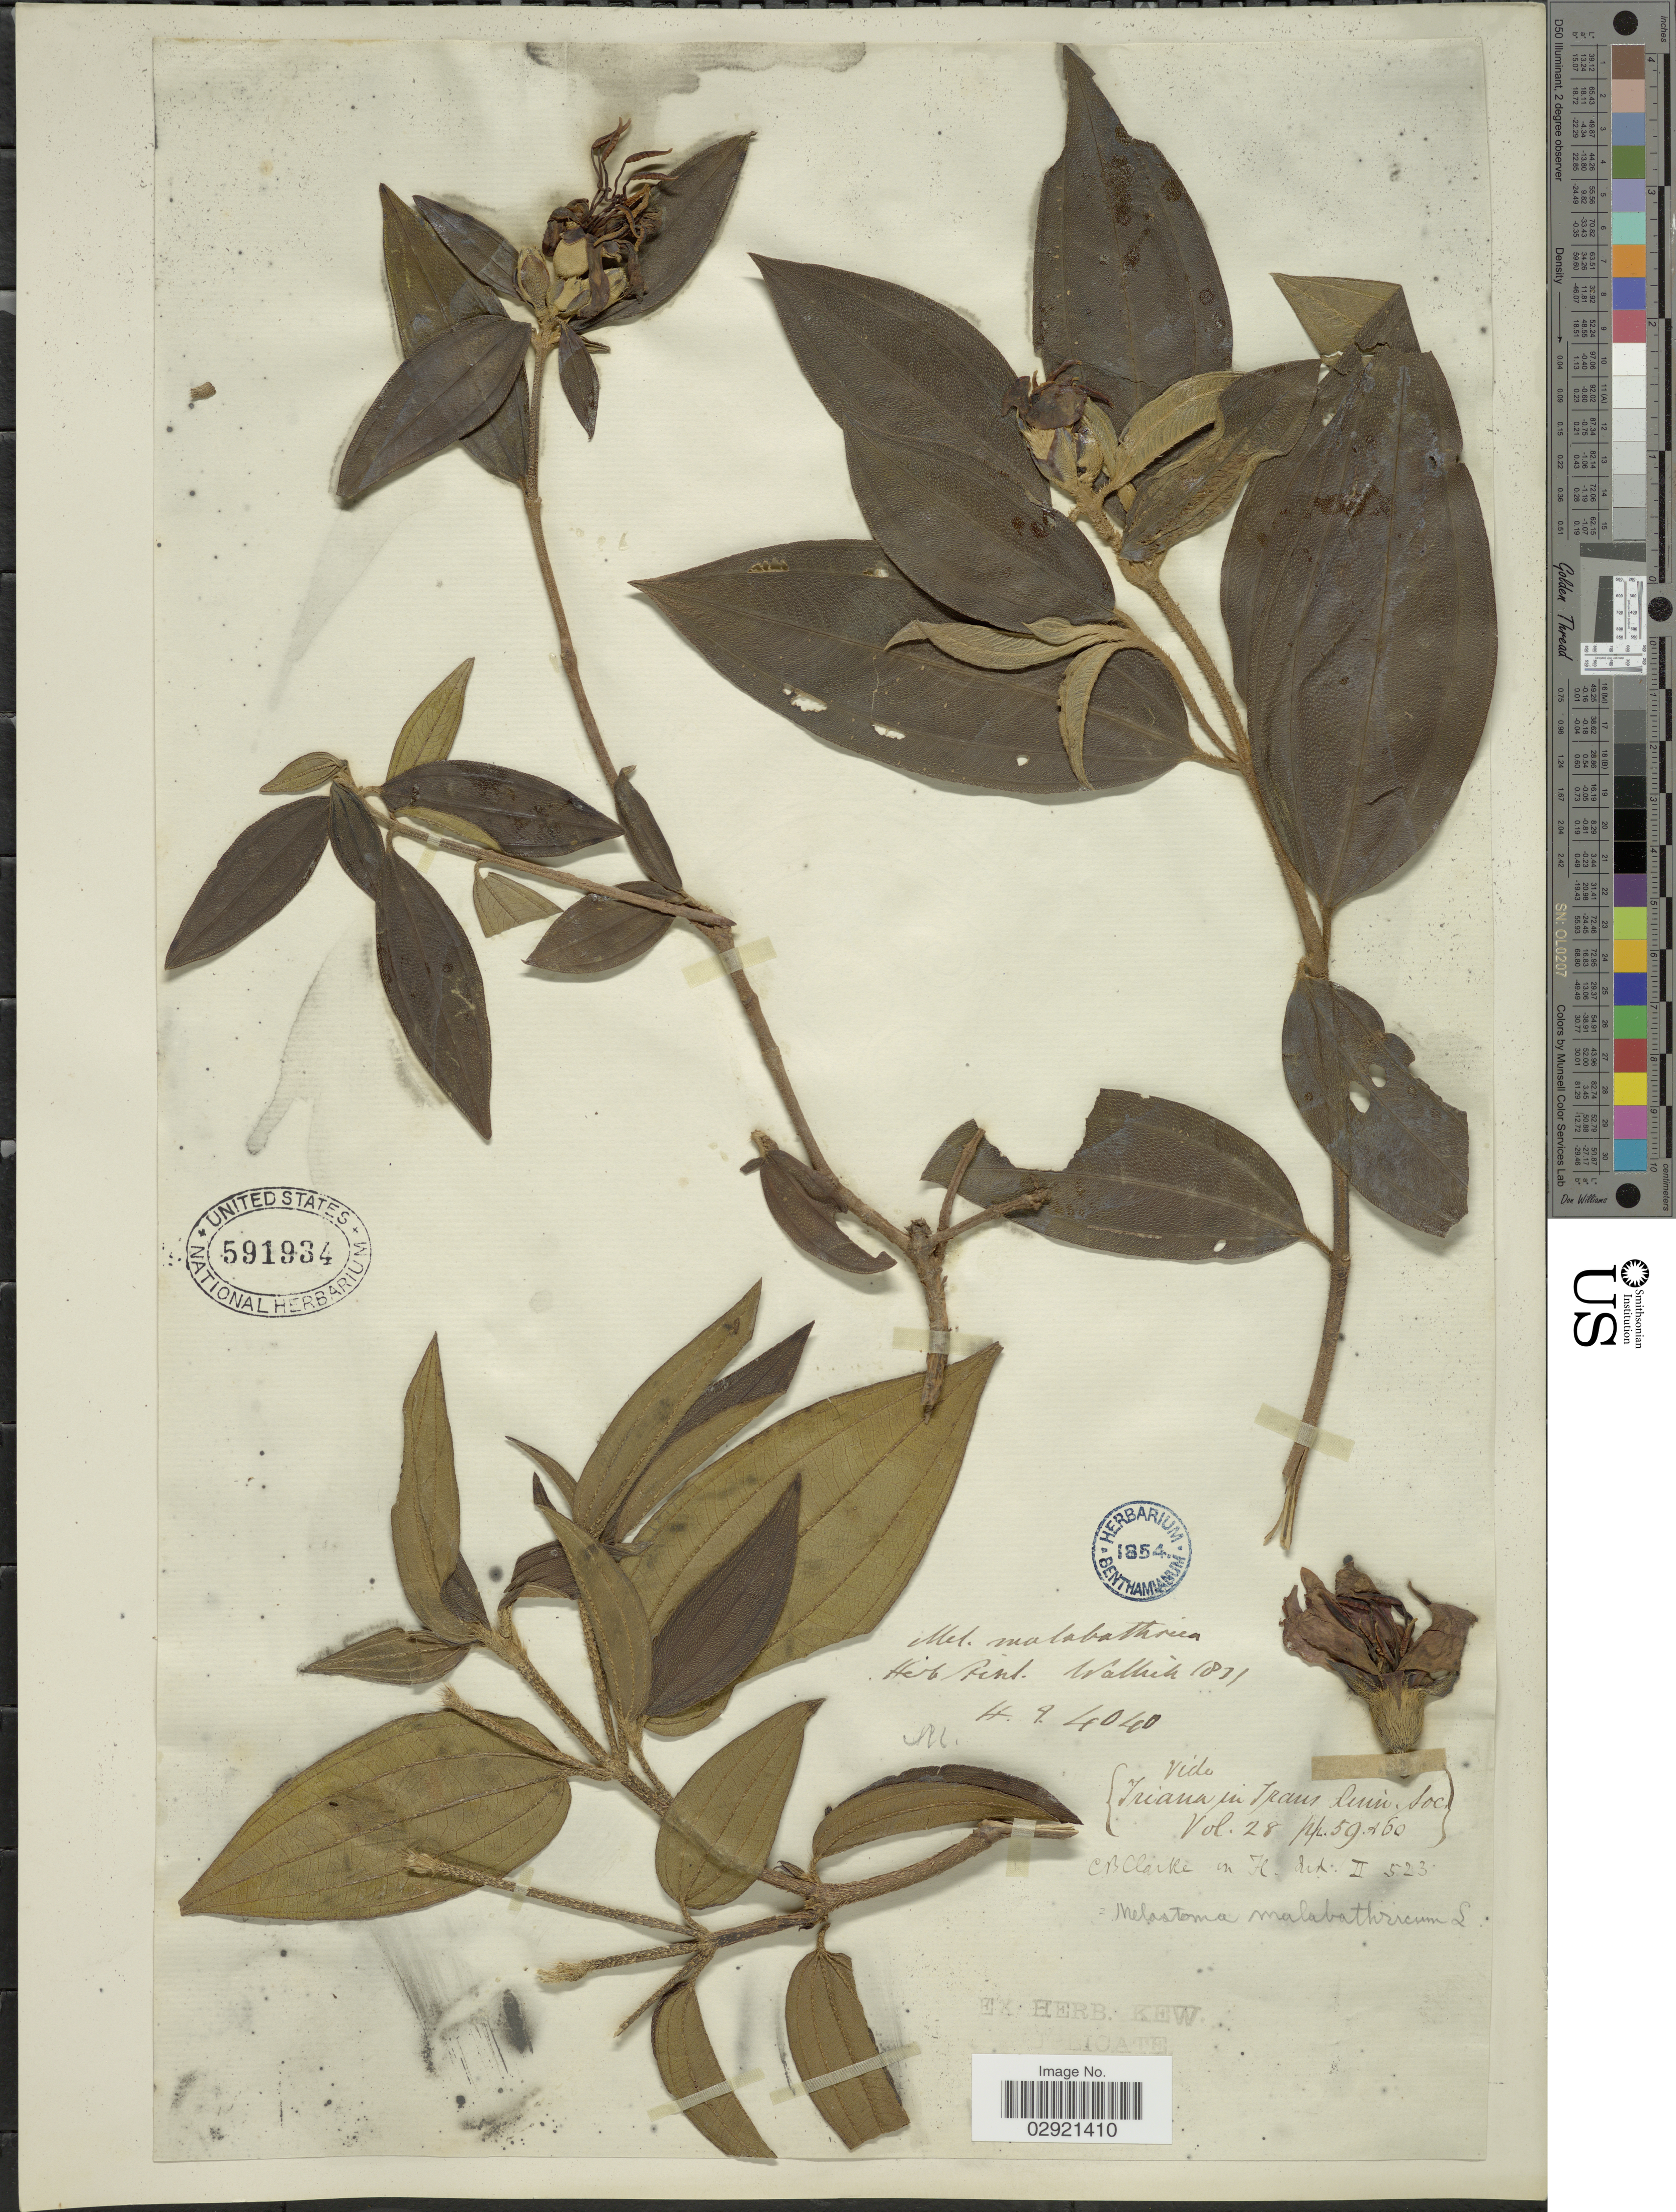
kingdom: Plantae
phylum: Tracheophyta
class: Magnoliopsida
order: Myrtales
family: Melastomataceae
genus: Melastoma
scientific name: Melastoma malabathricum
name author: L.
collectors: N. Wallich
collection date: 1831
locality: (specimen without locality data, probably India or Nepal)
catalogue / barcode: US 591934